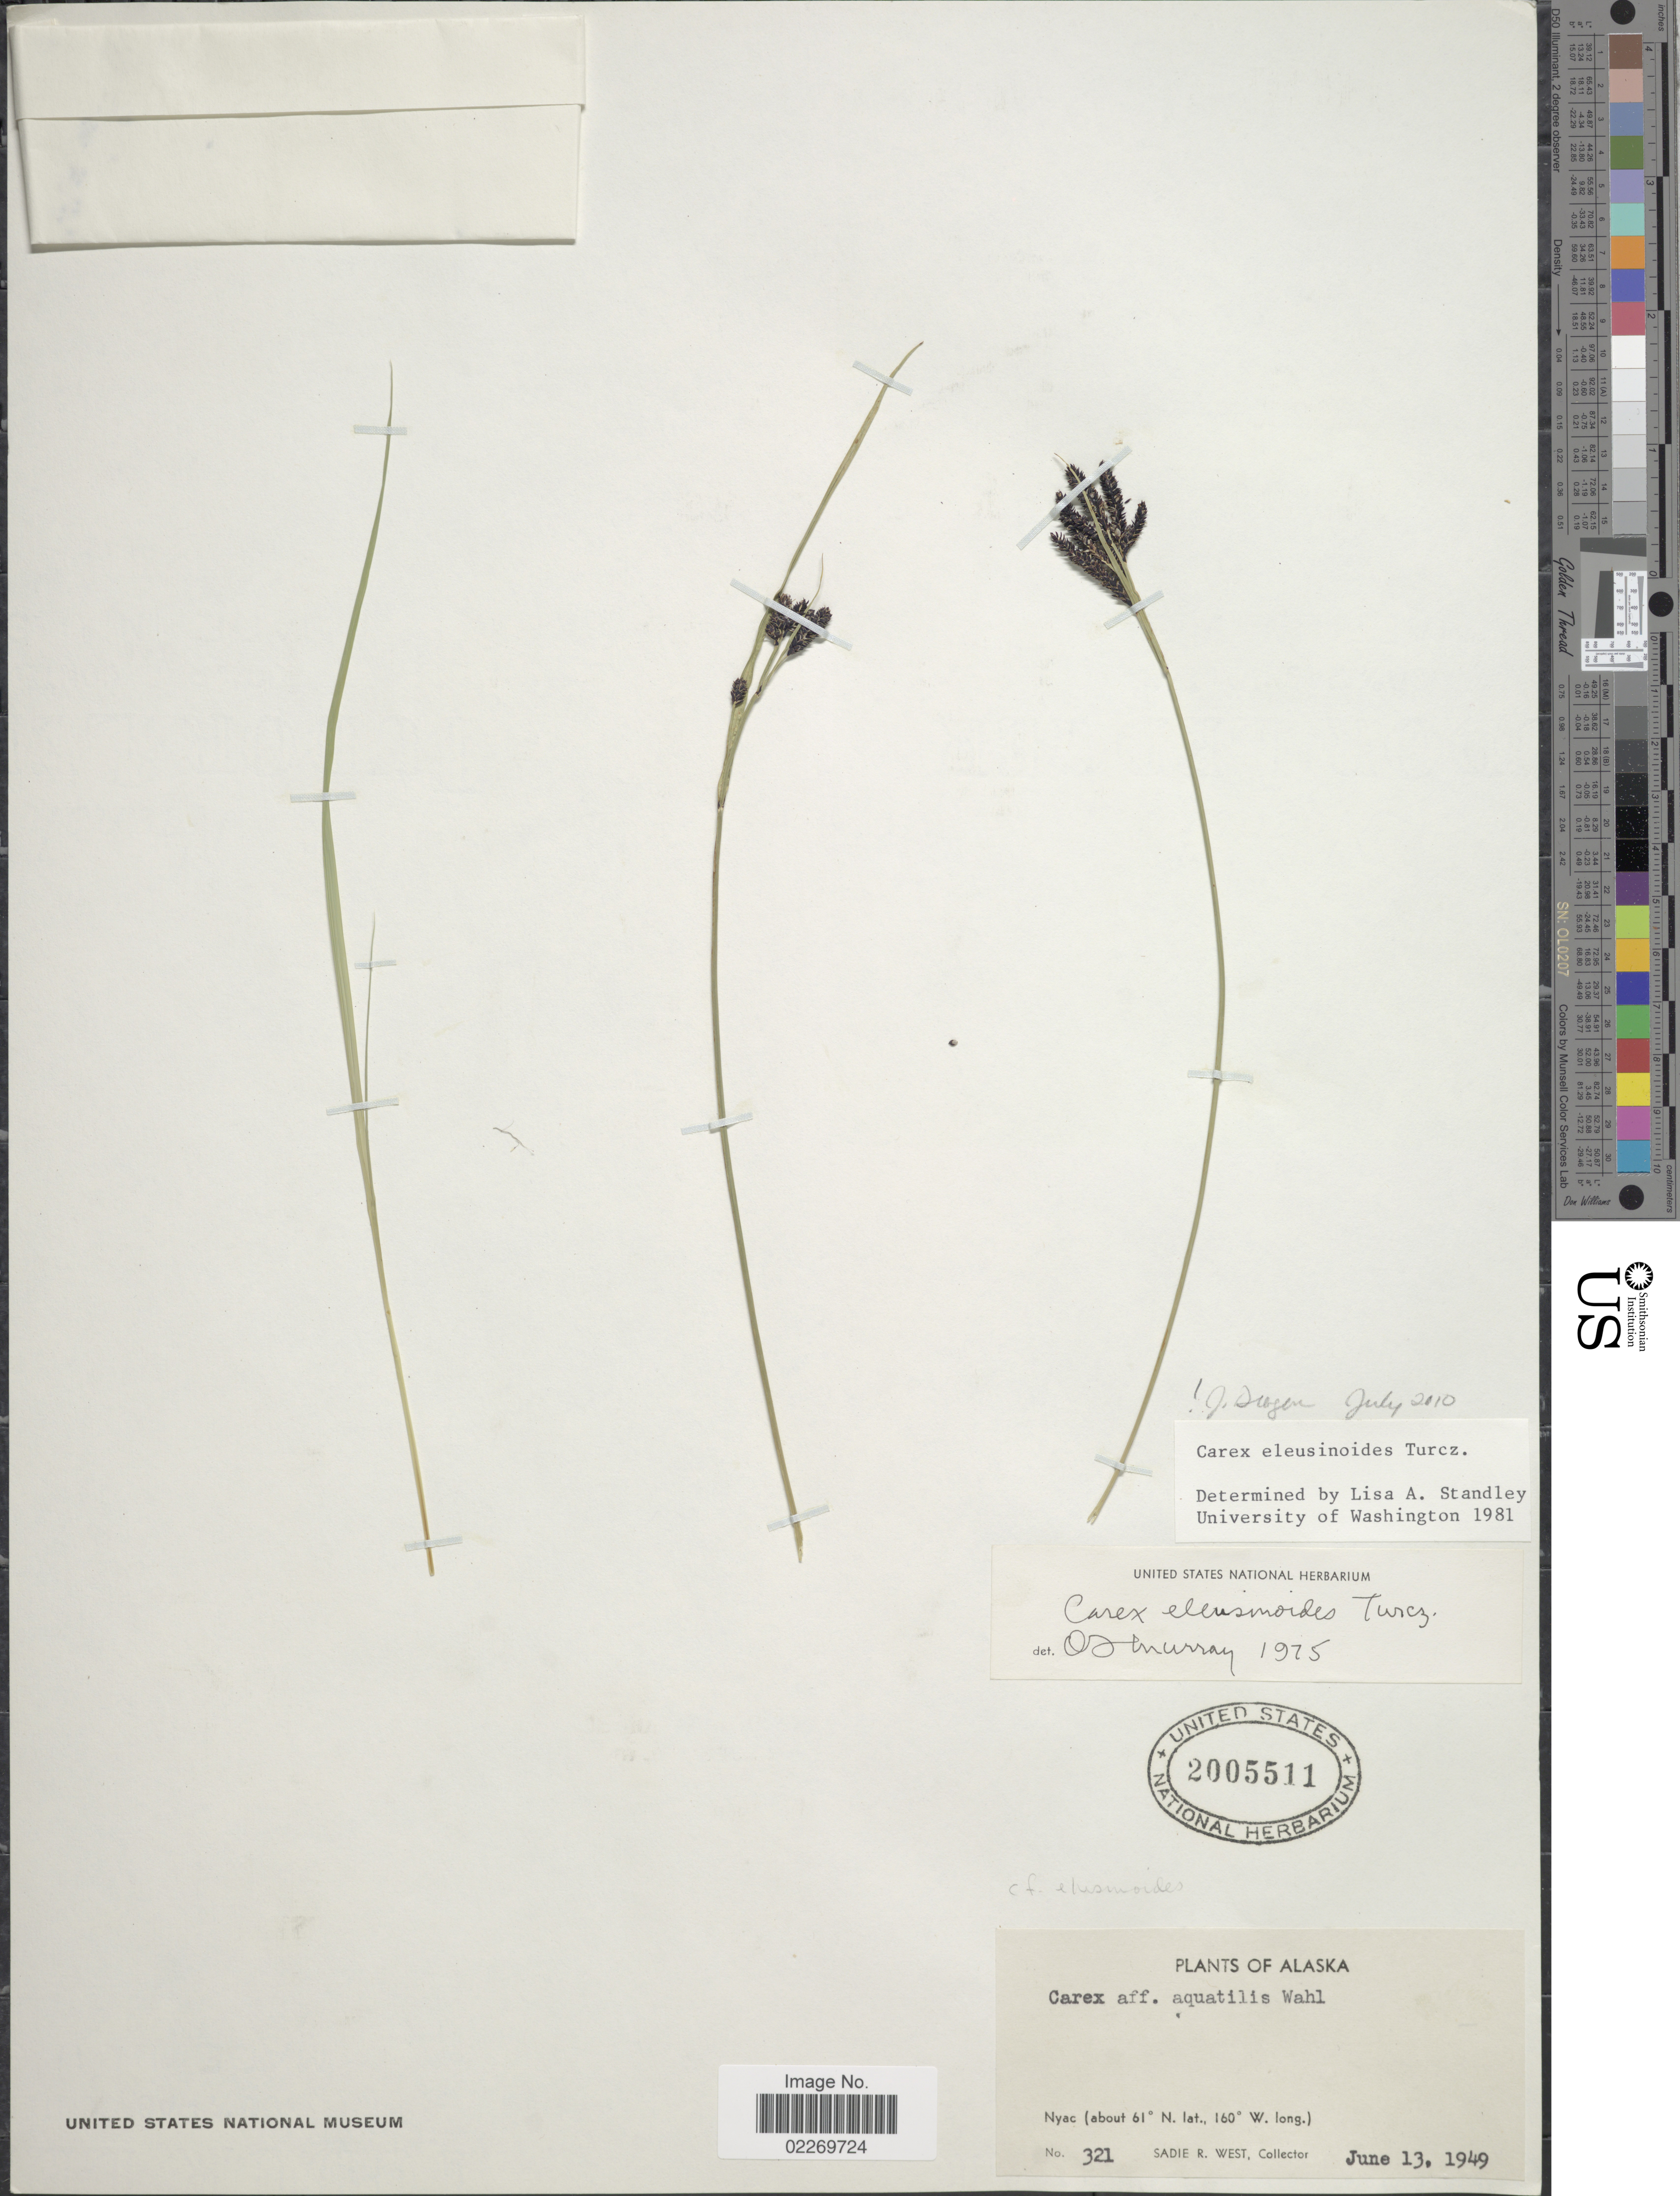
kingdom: Plantae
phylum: Tracheophyta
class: Liliopsida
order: Poales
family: Cyperaceae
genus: Carex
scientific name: Carex eleusinoides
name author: Turcz. ex Kunth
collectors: S. R. West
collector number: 321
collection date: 1949-06-13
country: United States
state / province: Alaska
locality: Nyac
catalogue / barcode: US 2005511